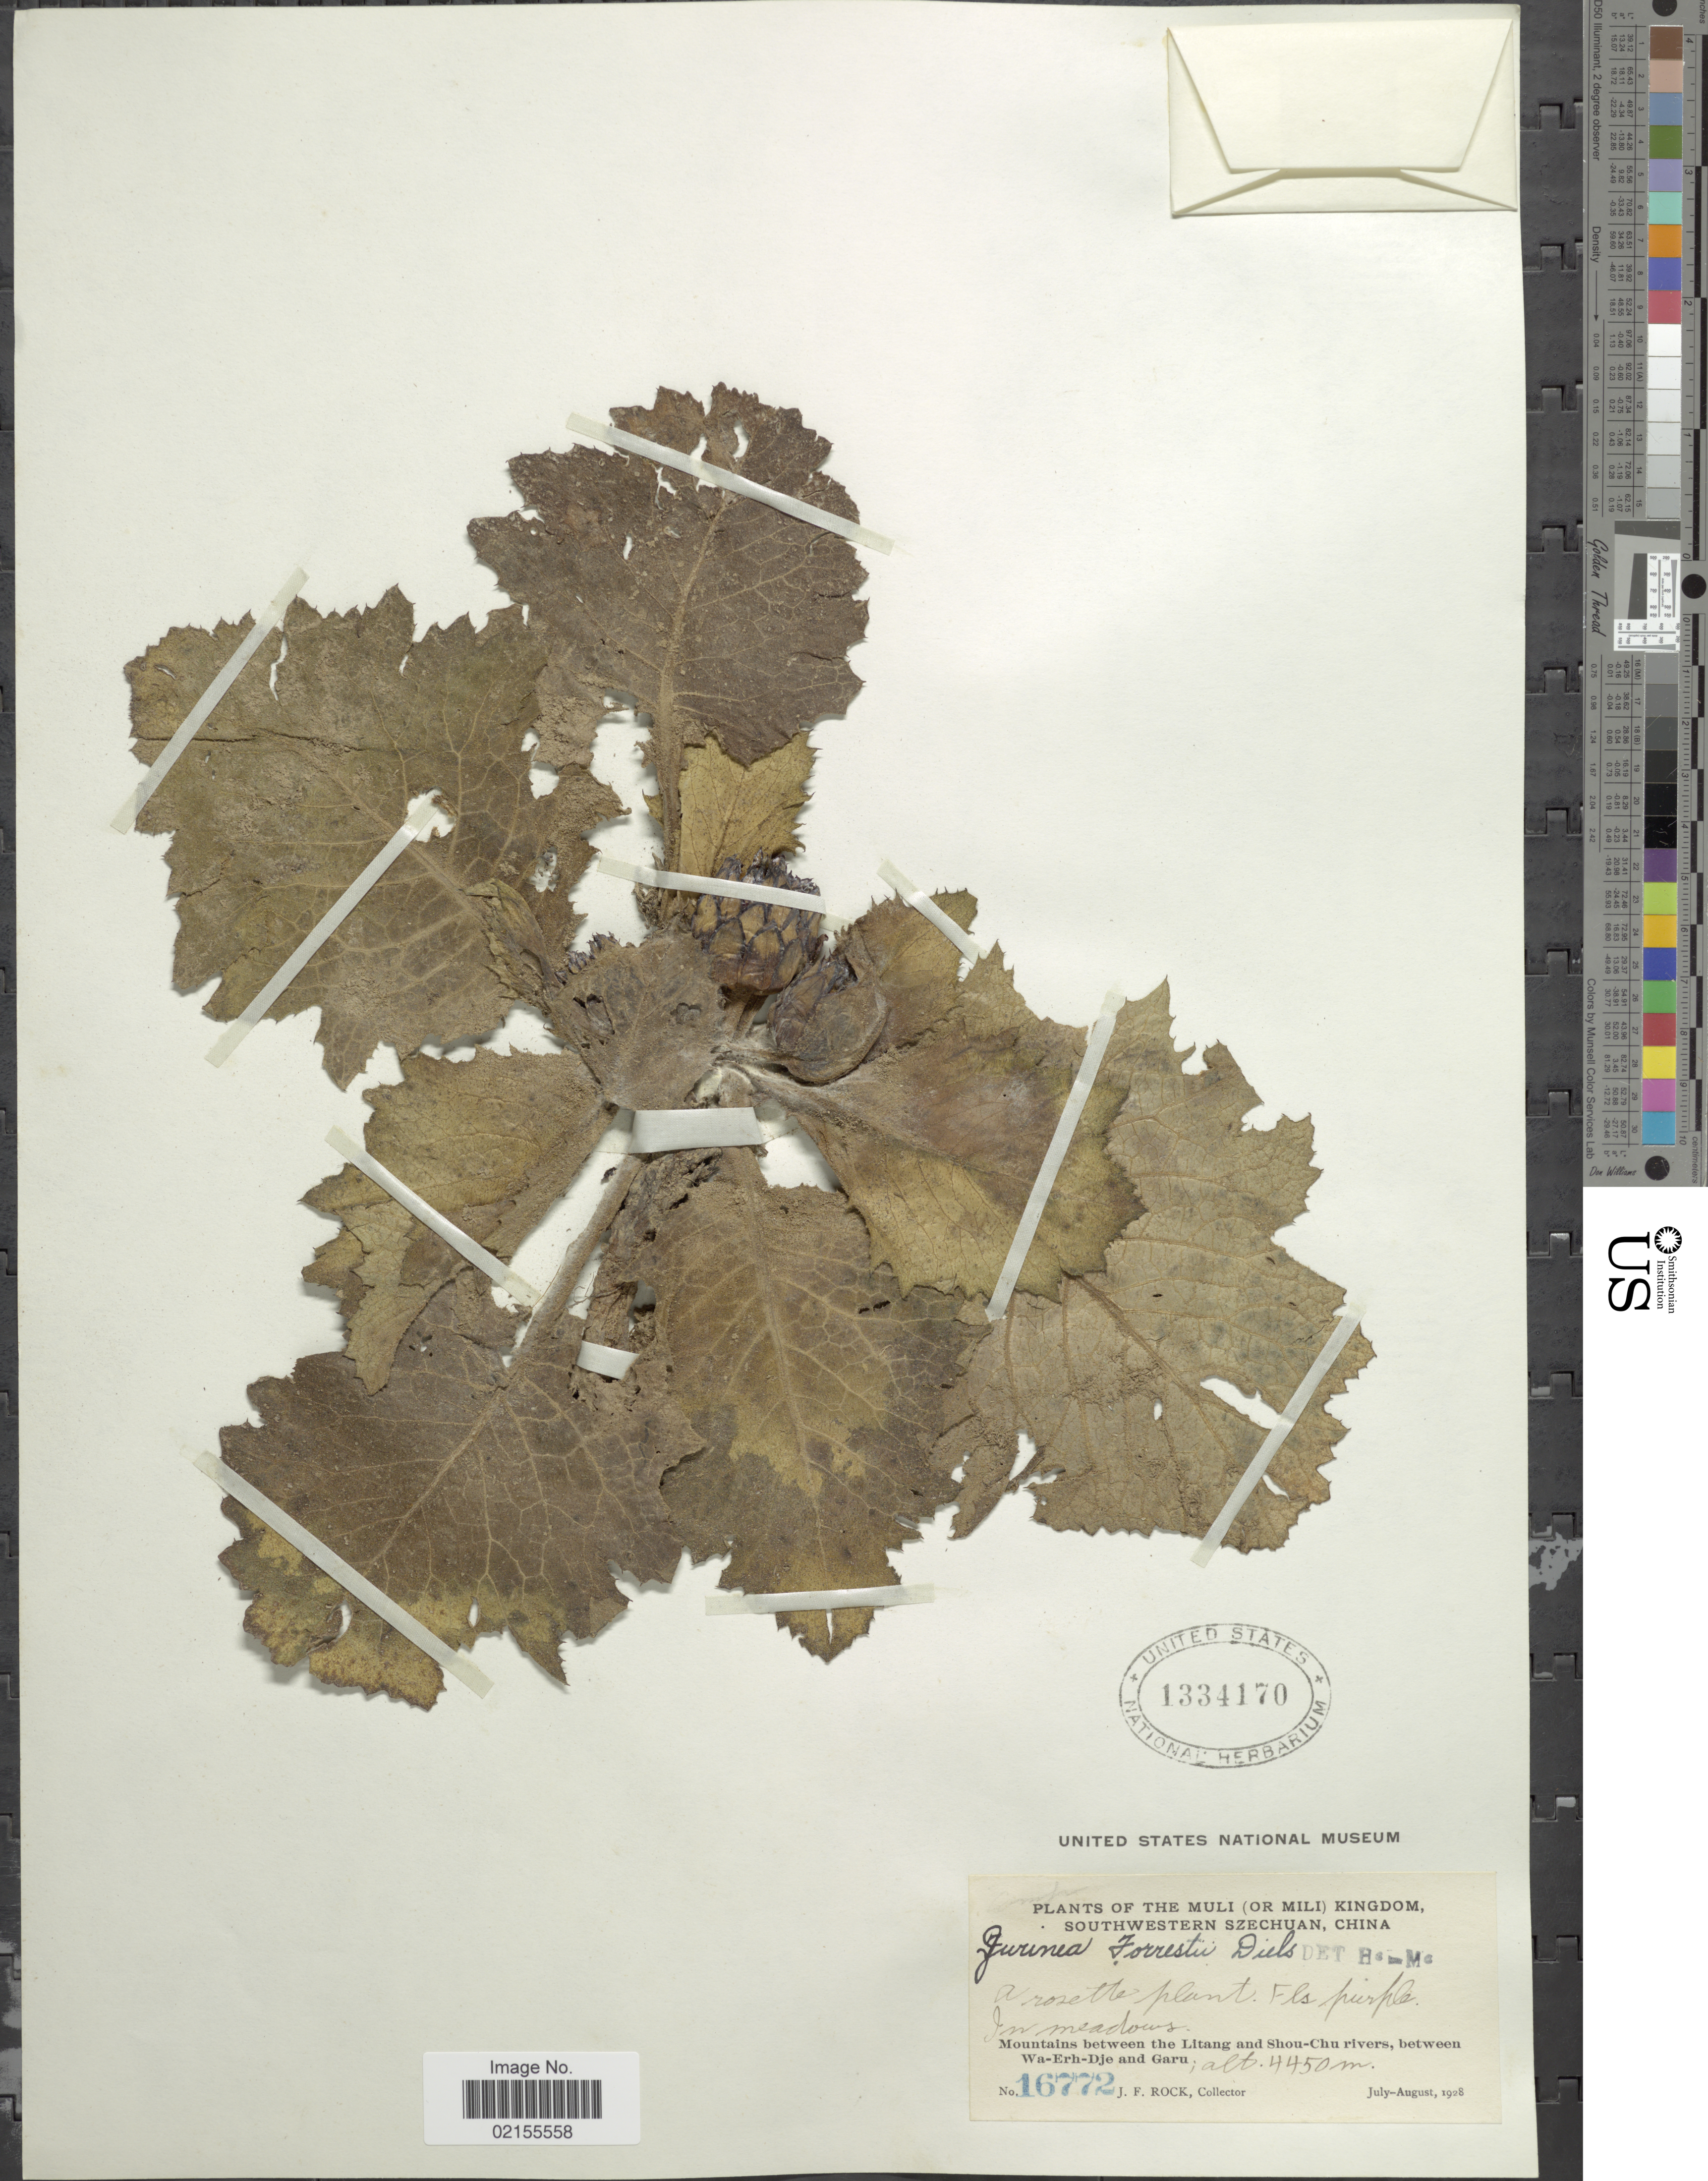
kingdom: Plantae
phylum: Tracheophyta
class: Magnoliopsida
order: Asterales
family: Asteraceae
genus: Dolomiaea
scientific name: Dolomiaea forrestii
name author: (Diels) C. Shih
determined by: Chen, Yousheng S.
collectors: J. Rock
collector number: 16772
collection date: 1928-07/1928-08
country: China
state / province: Sichuan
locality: The Muli (or Mili) Kingdom, Southwestern Szechuan, In meadows, Mountains between the Litang and Shou-Chu rivers, between Wa-Erh-Dje and Garu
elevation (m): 4450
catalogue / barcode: US 1334170